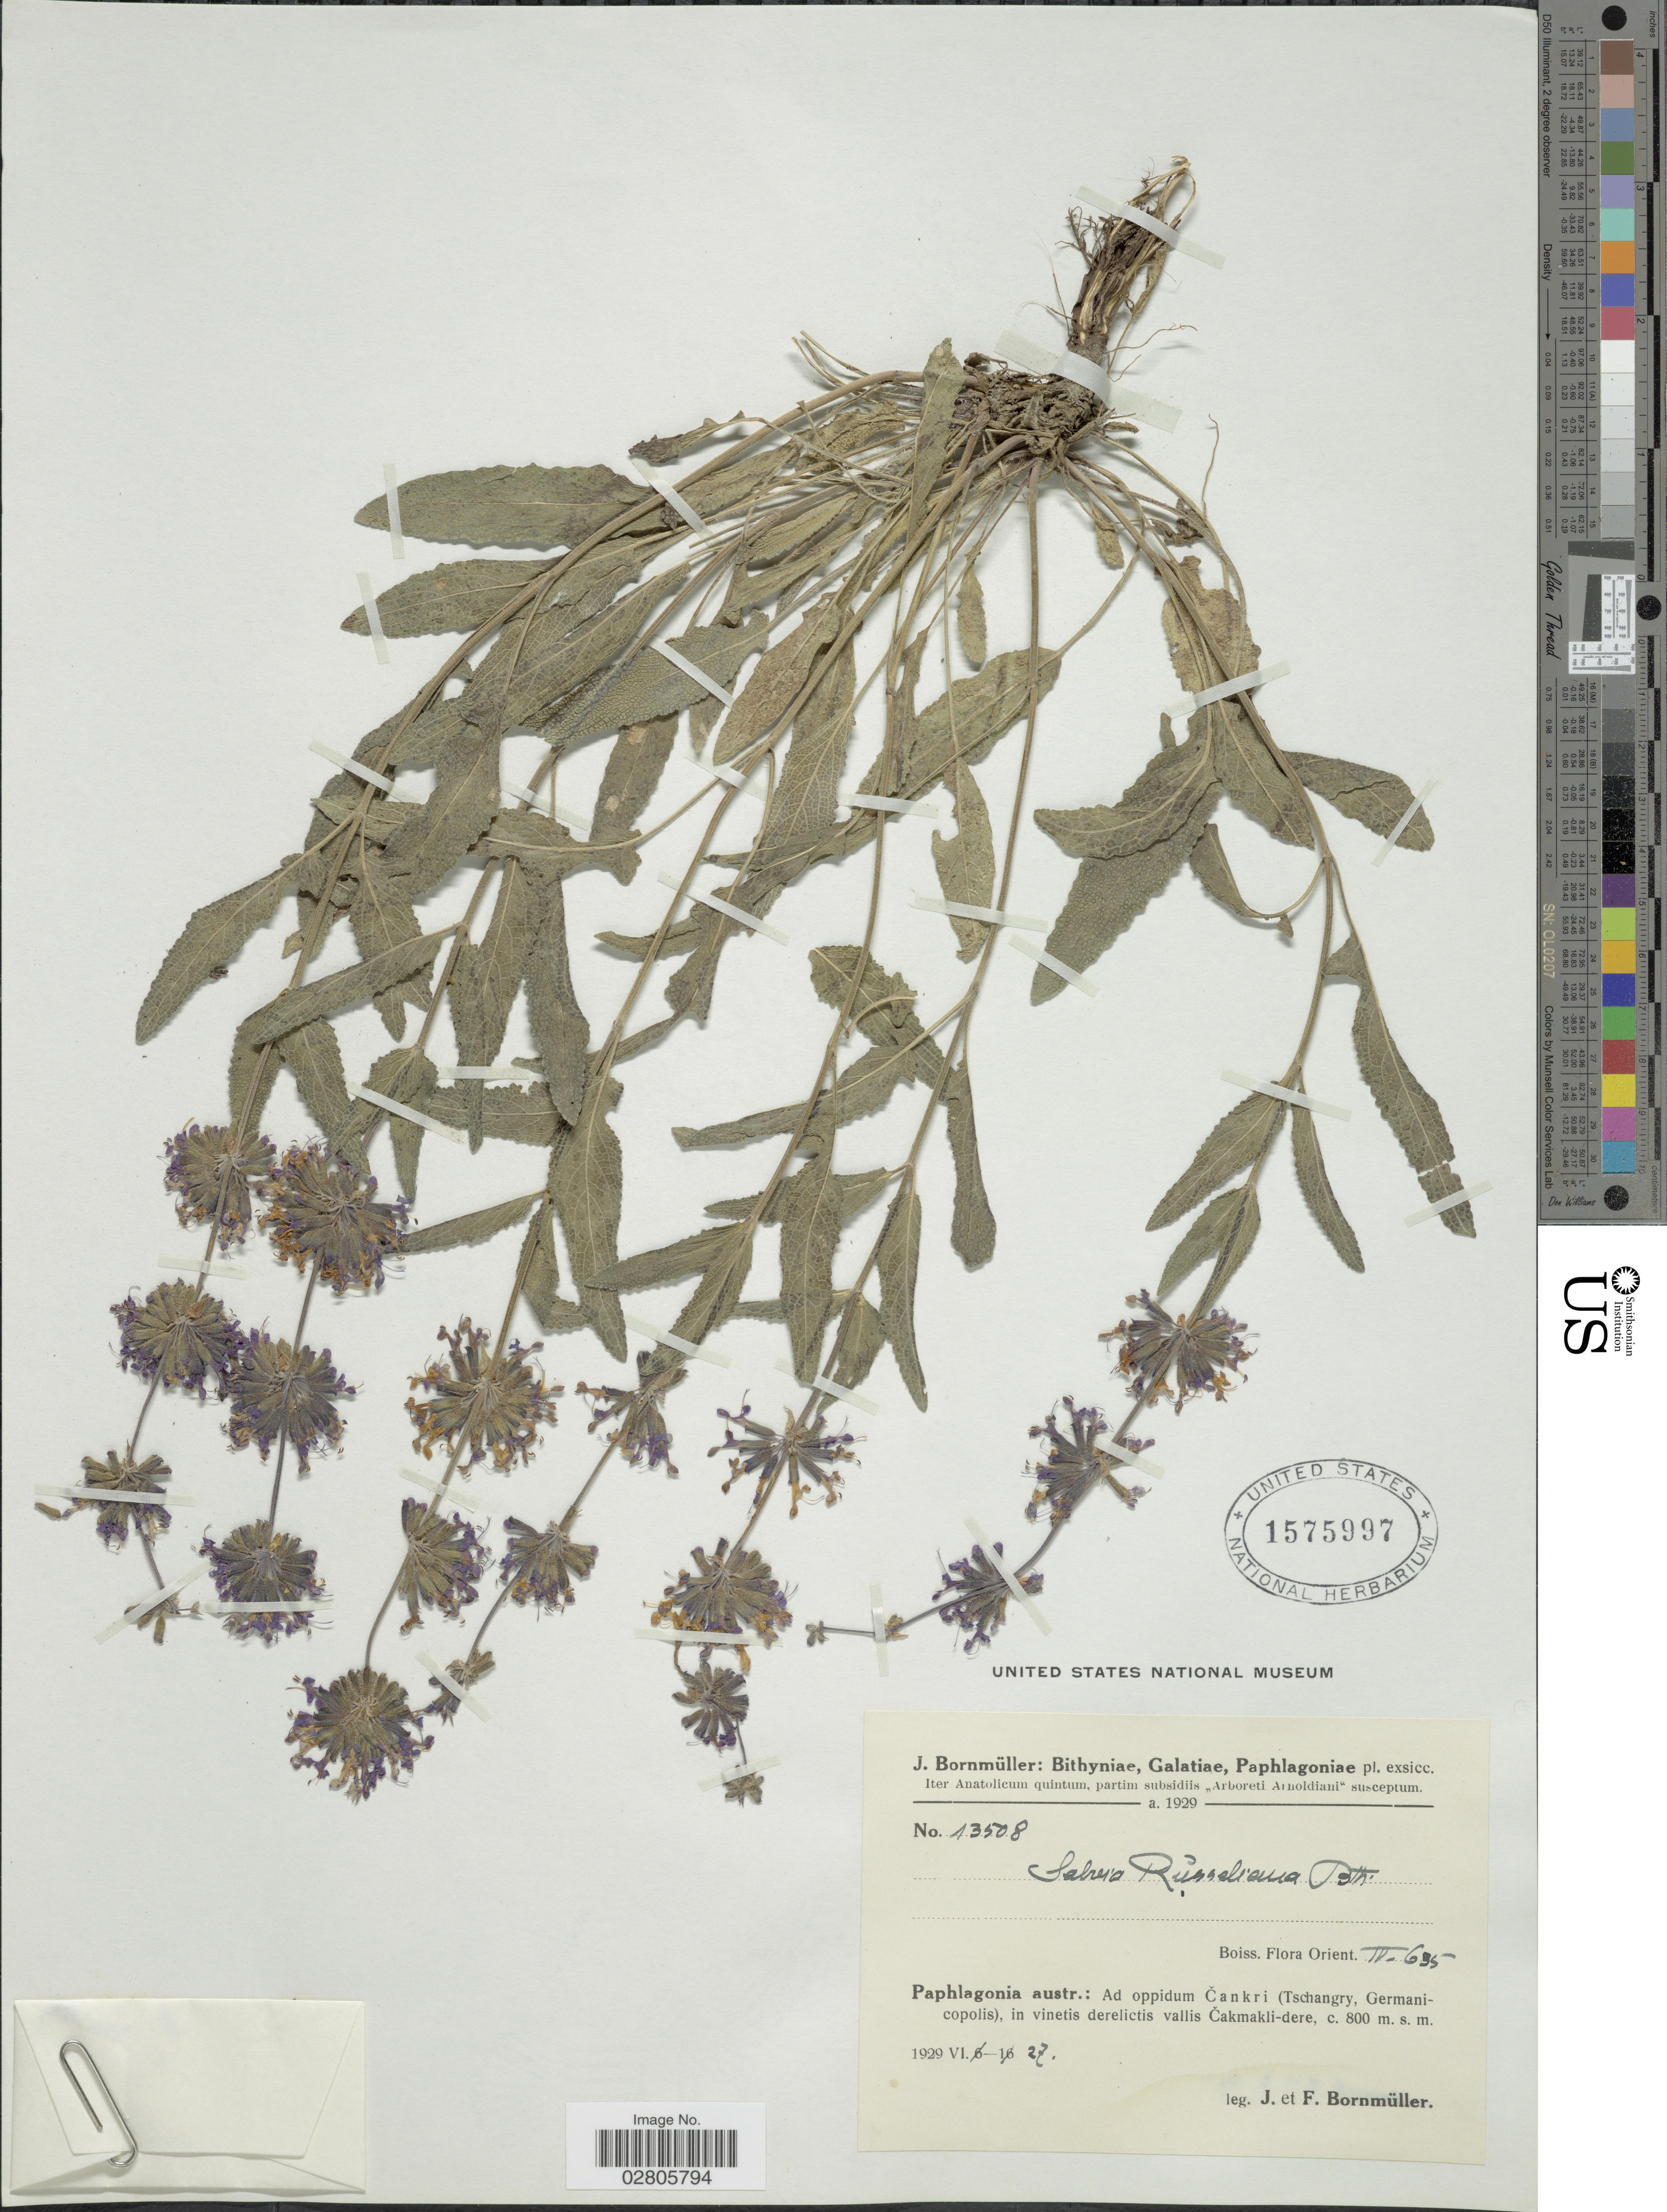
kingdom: Plantae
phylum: Tracheophyta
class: Magnoliopsida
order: Lamiales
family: Lamiaceae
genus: Salvia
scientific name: Salvia russellii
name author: Benth.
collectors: J. Bornmüller & F. Bornmüller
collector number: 13508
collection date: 1929-06-27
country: Turkey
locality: Paphlagonia austr.: Ad oppidum Cankri (Tschangry, Germani-copolis), in vinetis derelictis vallis Cakmakli-dere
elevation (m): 800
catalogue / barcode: US 1575997